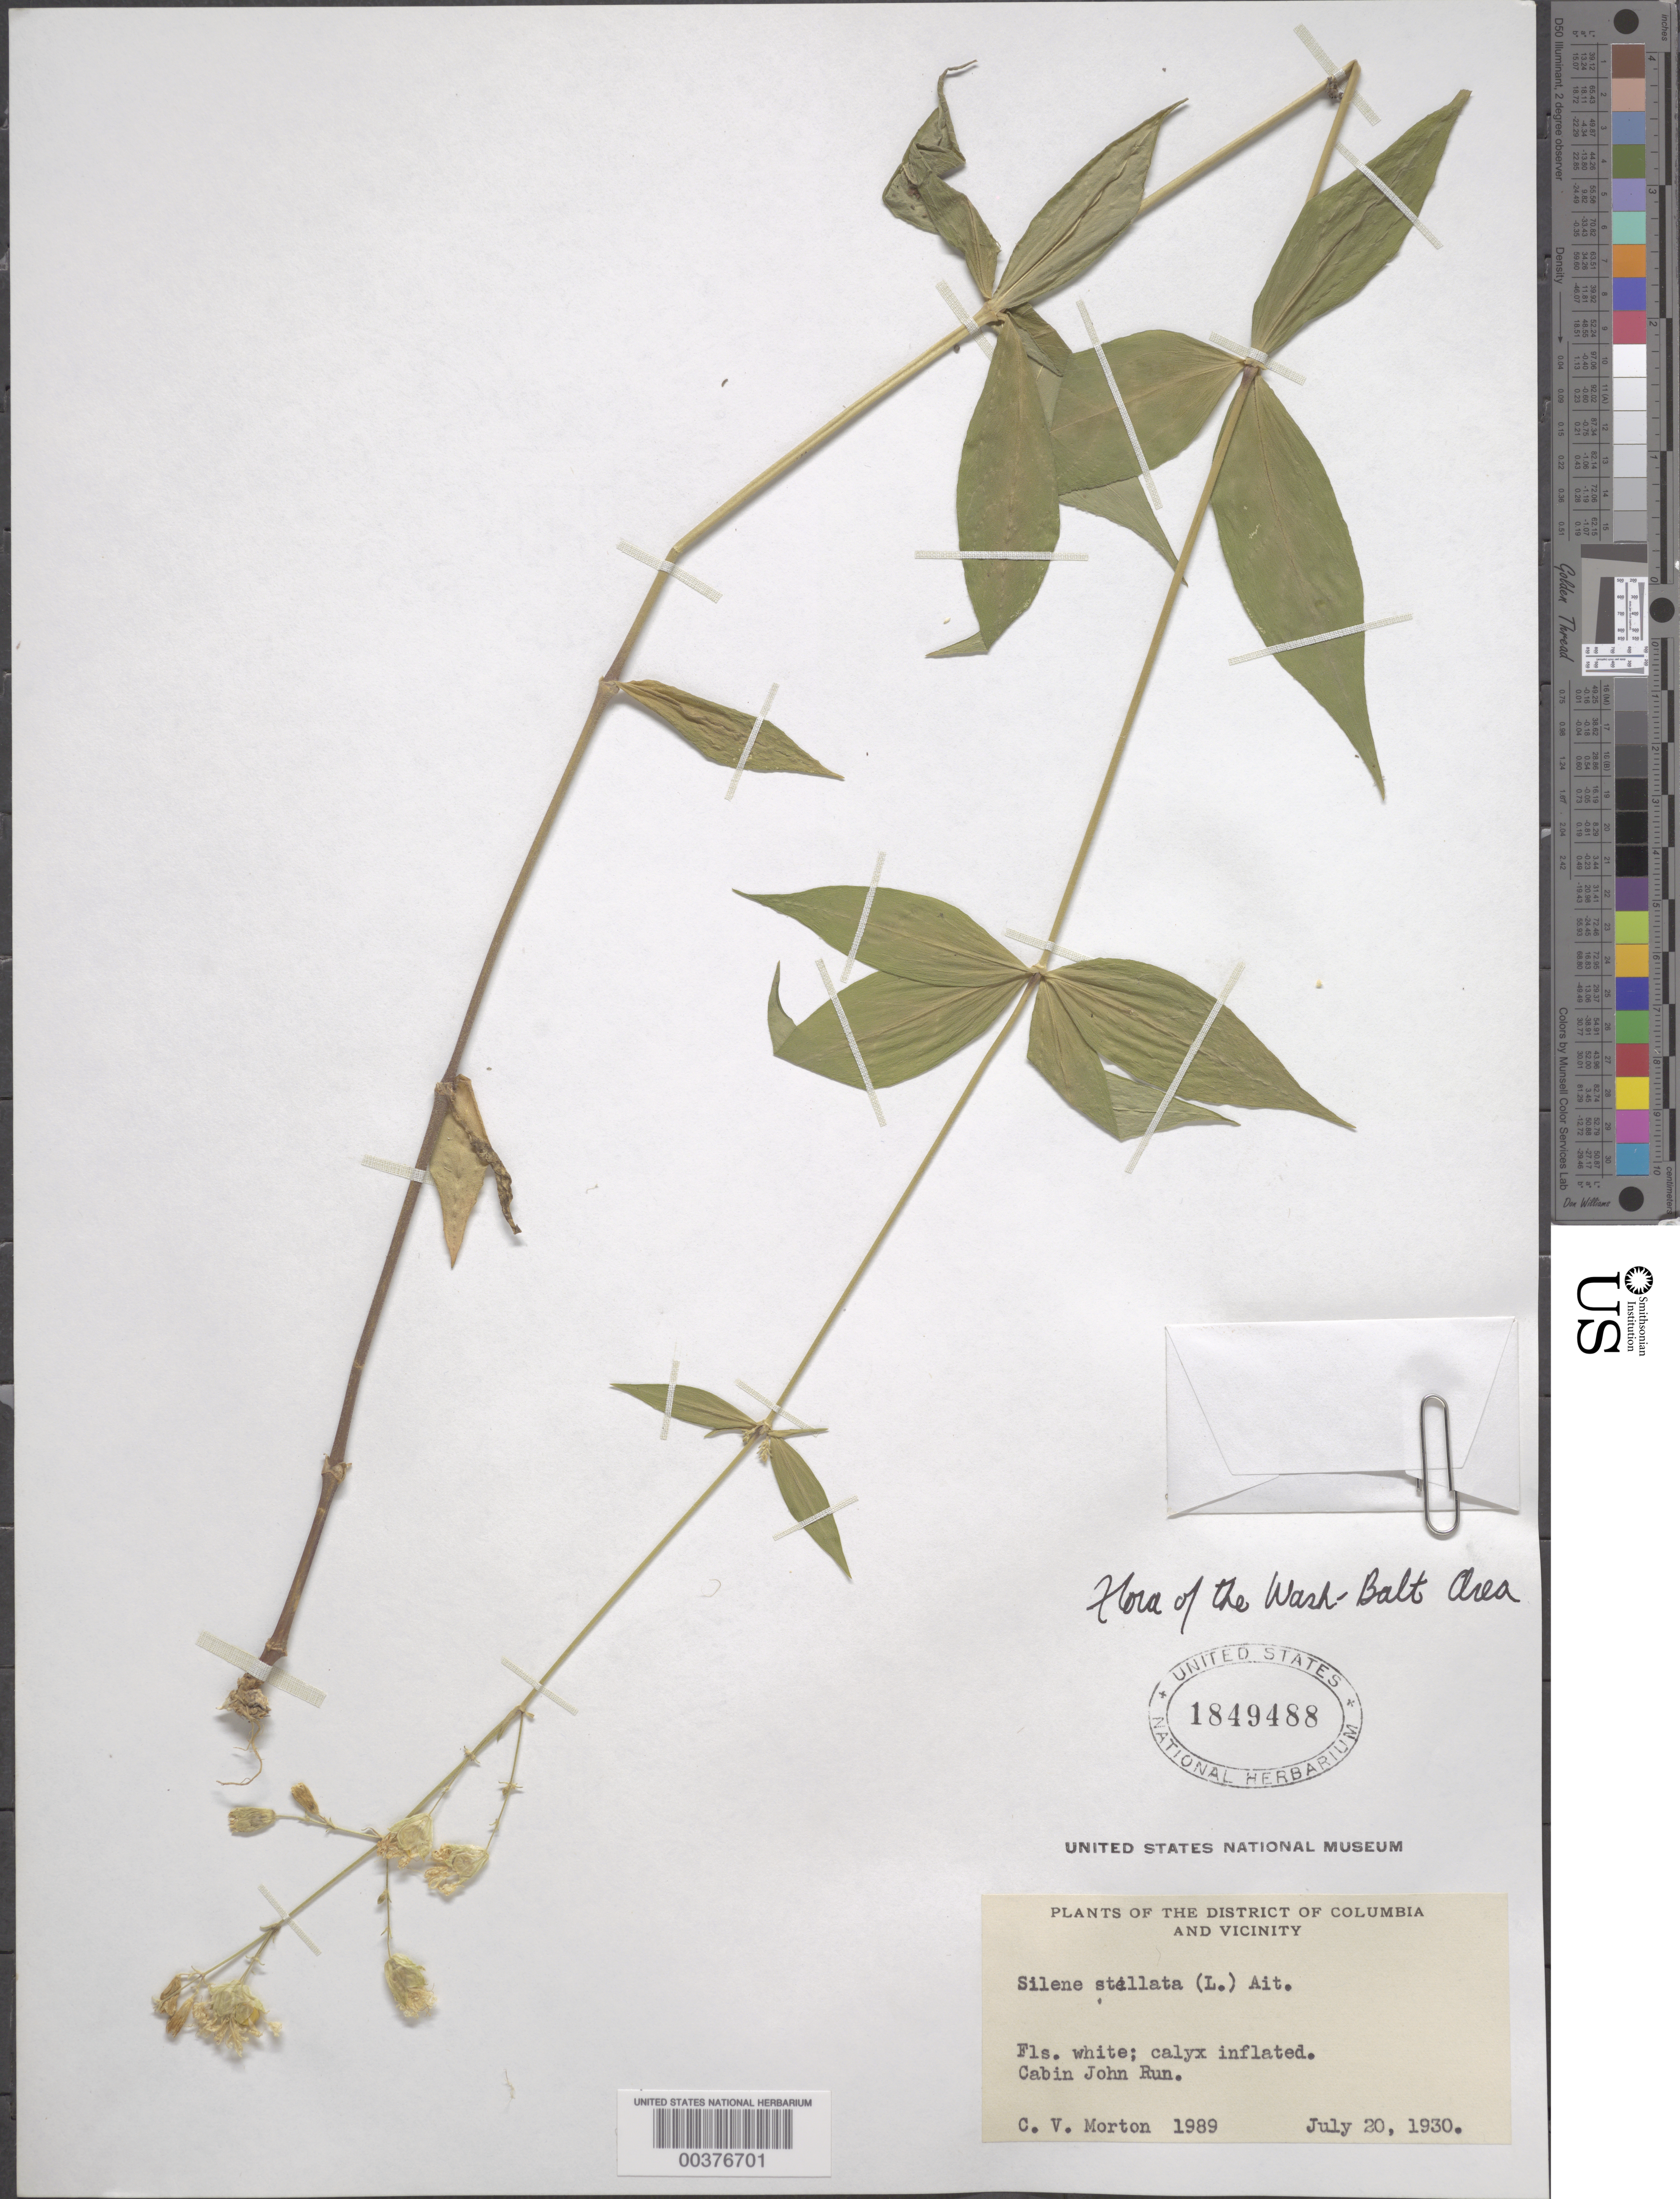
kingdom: Plantae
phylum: Tracheophyta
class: Magnoliopsida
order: Caryophyllales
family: Caryophyllaceae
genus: Silene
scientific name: Silene stellata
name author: (L.) Coyte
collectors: C. V. Morton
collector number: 1989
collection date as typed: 20 Jul 1930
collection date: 1930-07-20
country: United States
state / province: Maryland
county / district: Montgomery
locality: Cabin John Run C. & O. Canal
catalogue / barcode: US 1849488